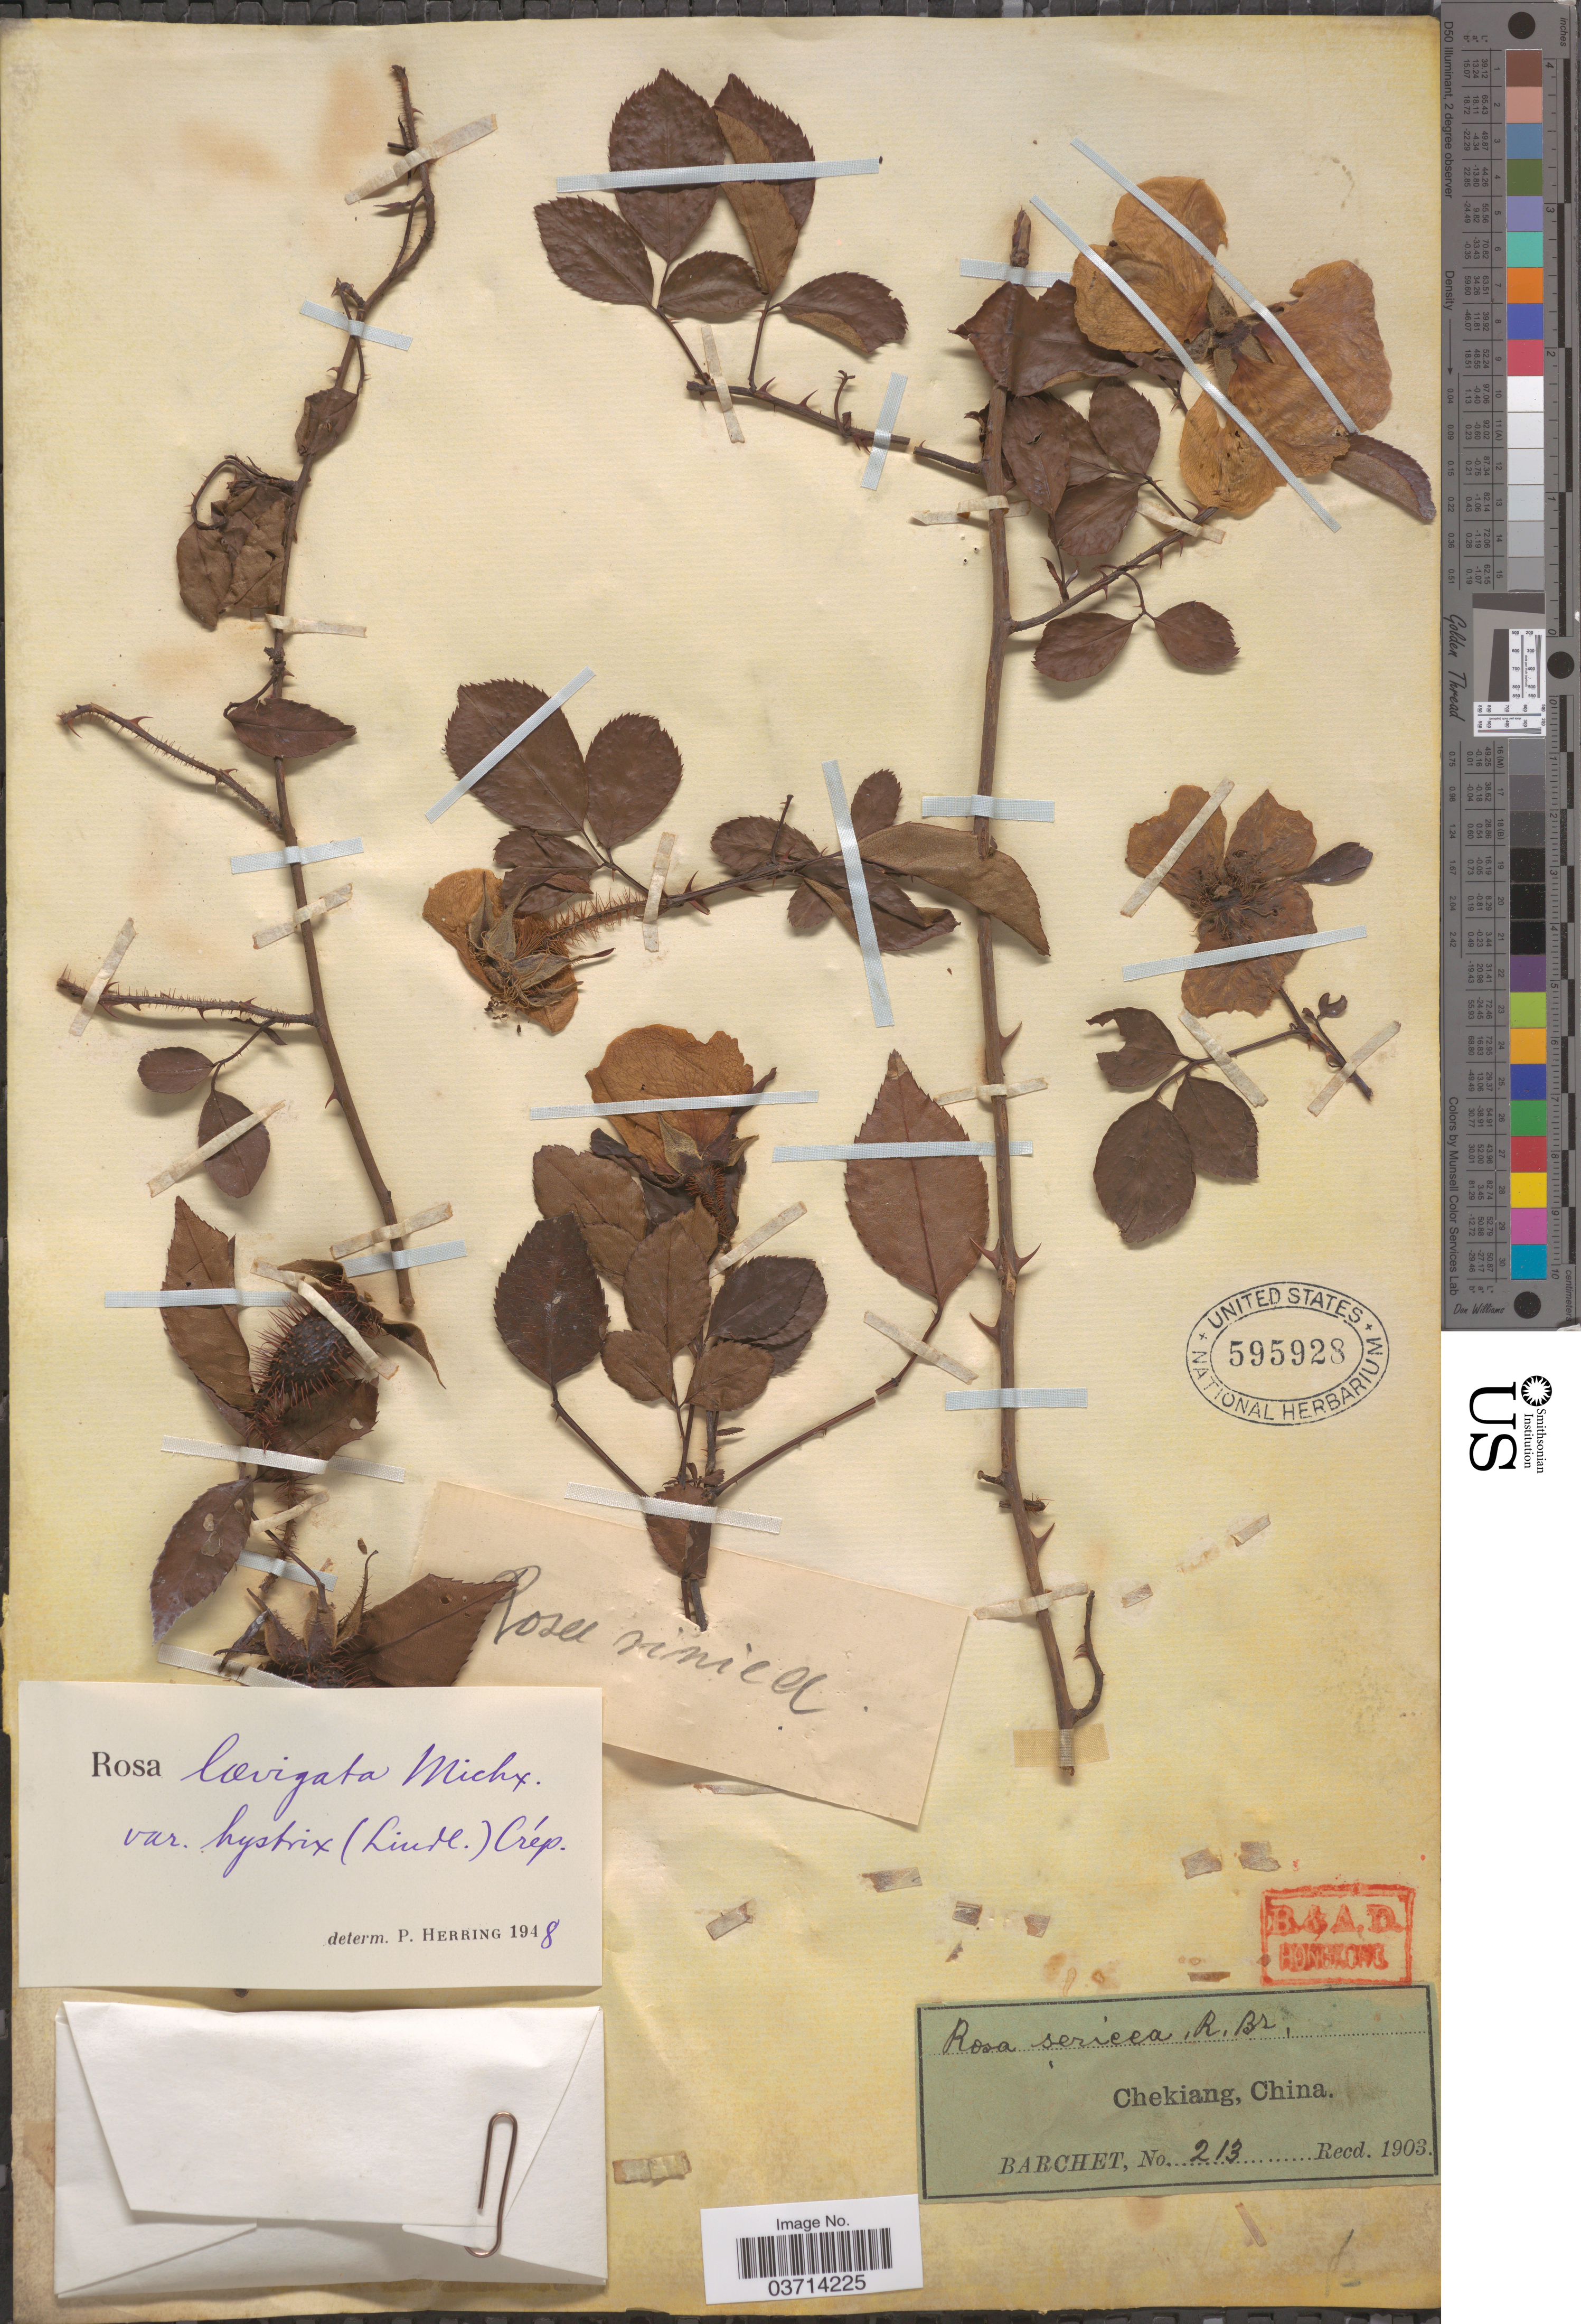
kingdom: Plantae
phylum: Tracheophyta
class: Magnoliopsida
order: Rosales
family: Rosaceae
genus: Rosa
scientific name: Rosa laevigata var. hystrix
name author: (Lindl.) Crép.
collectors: Barchet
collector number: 213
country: China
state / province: Zhejiang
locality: Chekiang.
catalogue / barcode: US 595928